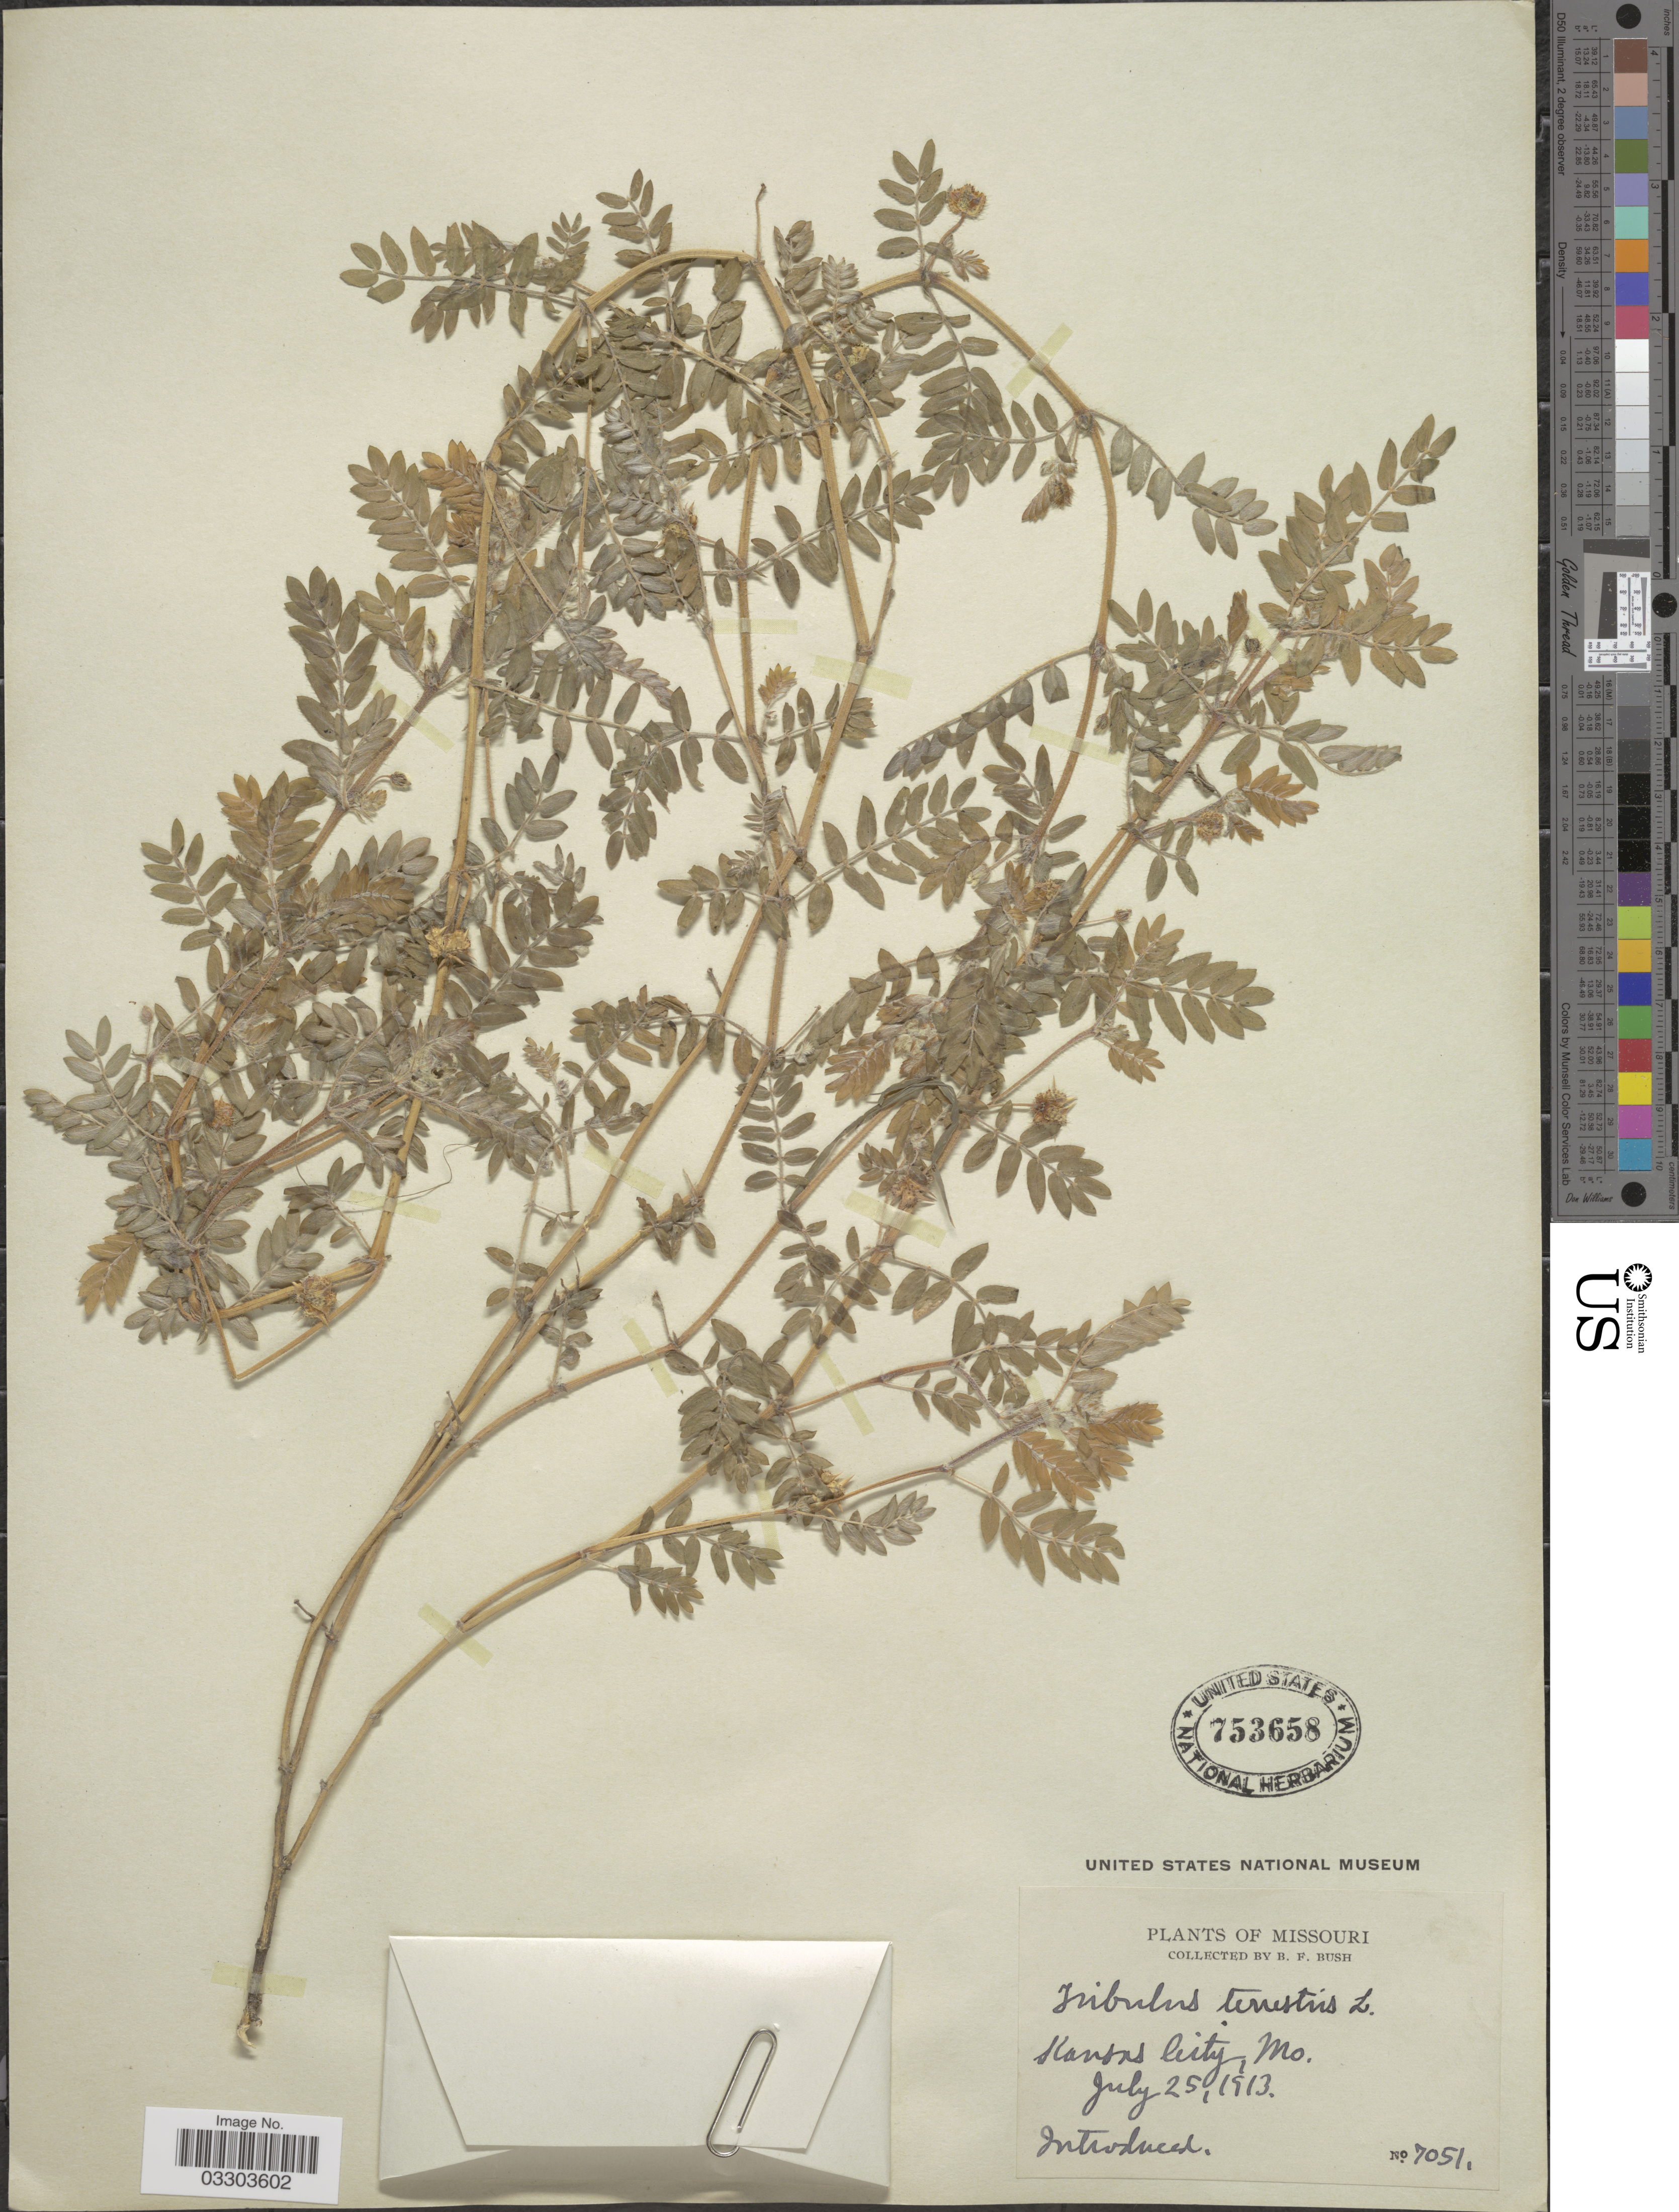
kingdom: Plantae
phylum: Tracheophyta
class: Magnoliopsida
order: Zygophyllales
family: Zygophyllaceae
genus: Tribulus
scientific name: Tribulus terrestris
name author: L.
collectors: B. F. Bush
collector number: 7051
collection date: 1913-07-25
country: United States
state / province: Missouri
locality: Kansas City, Mo.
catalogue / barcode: US 753658